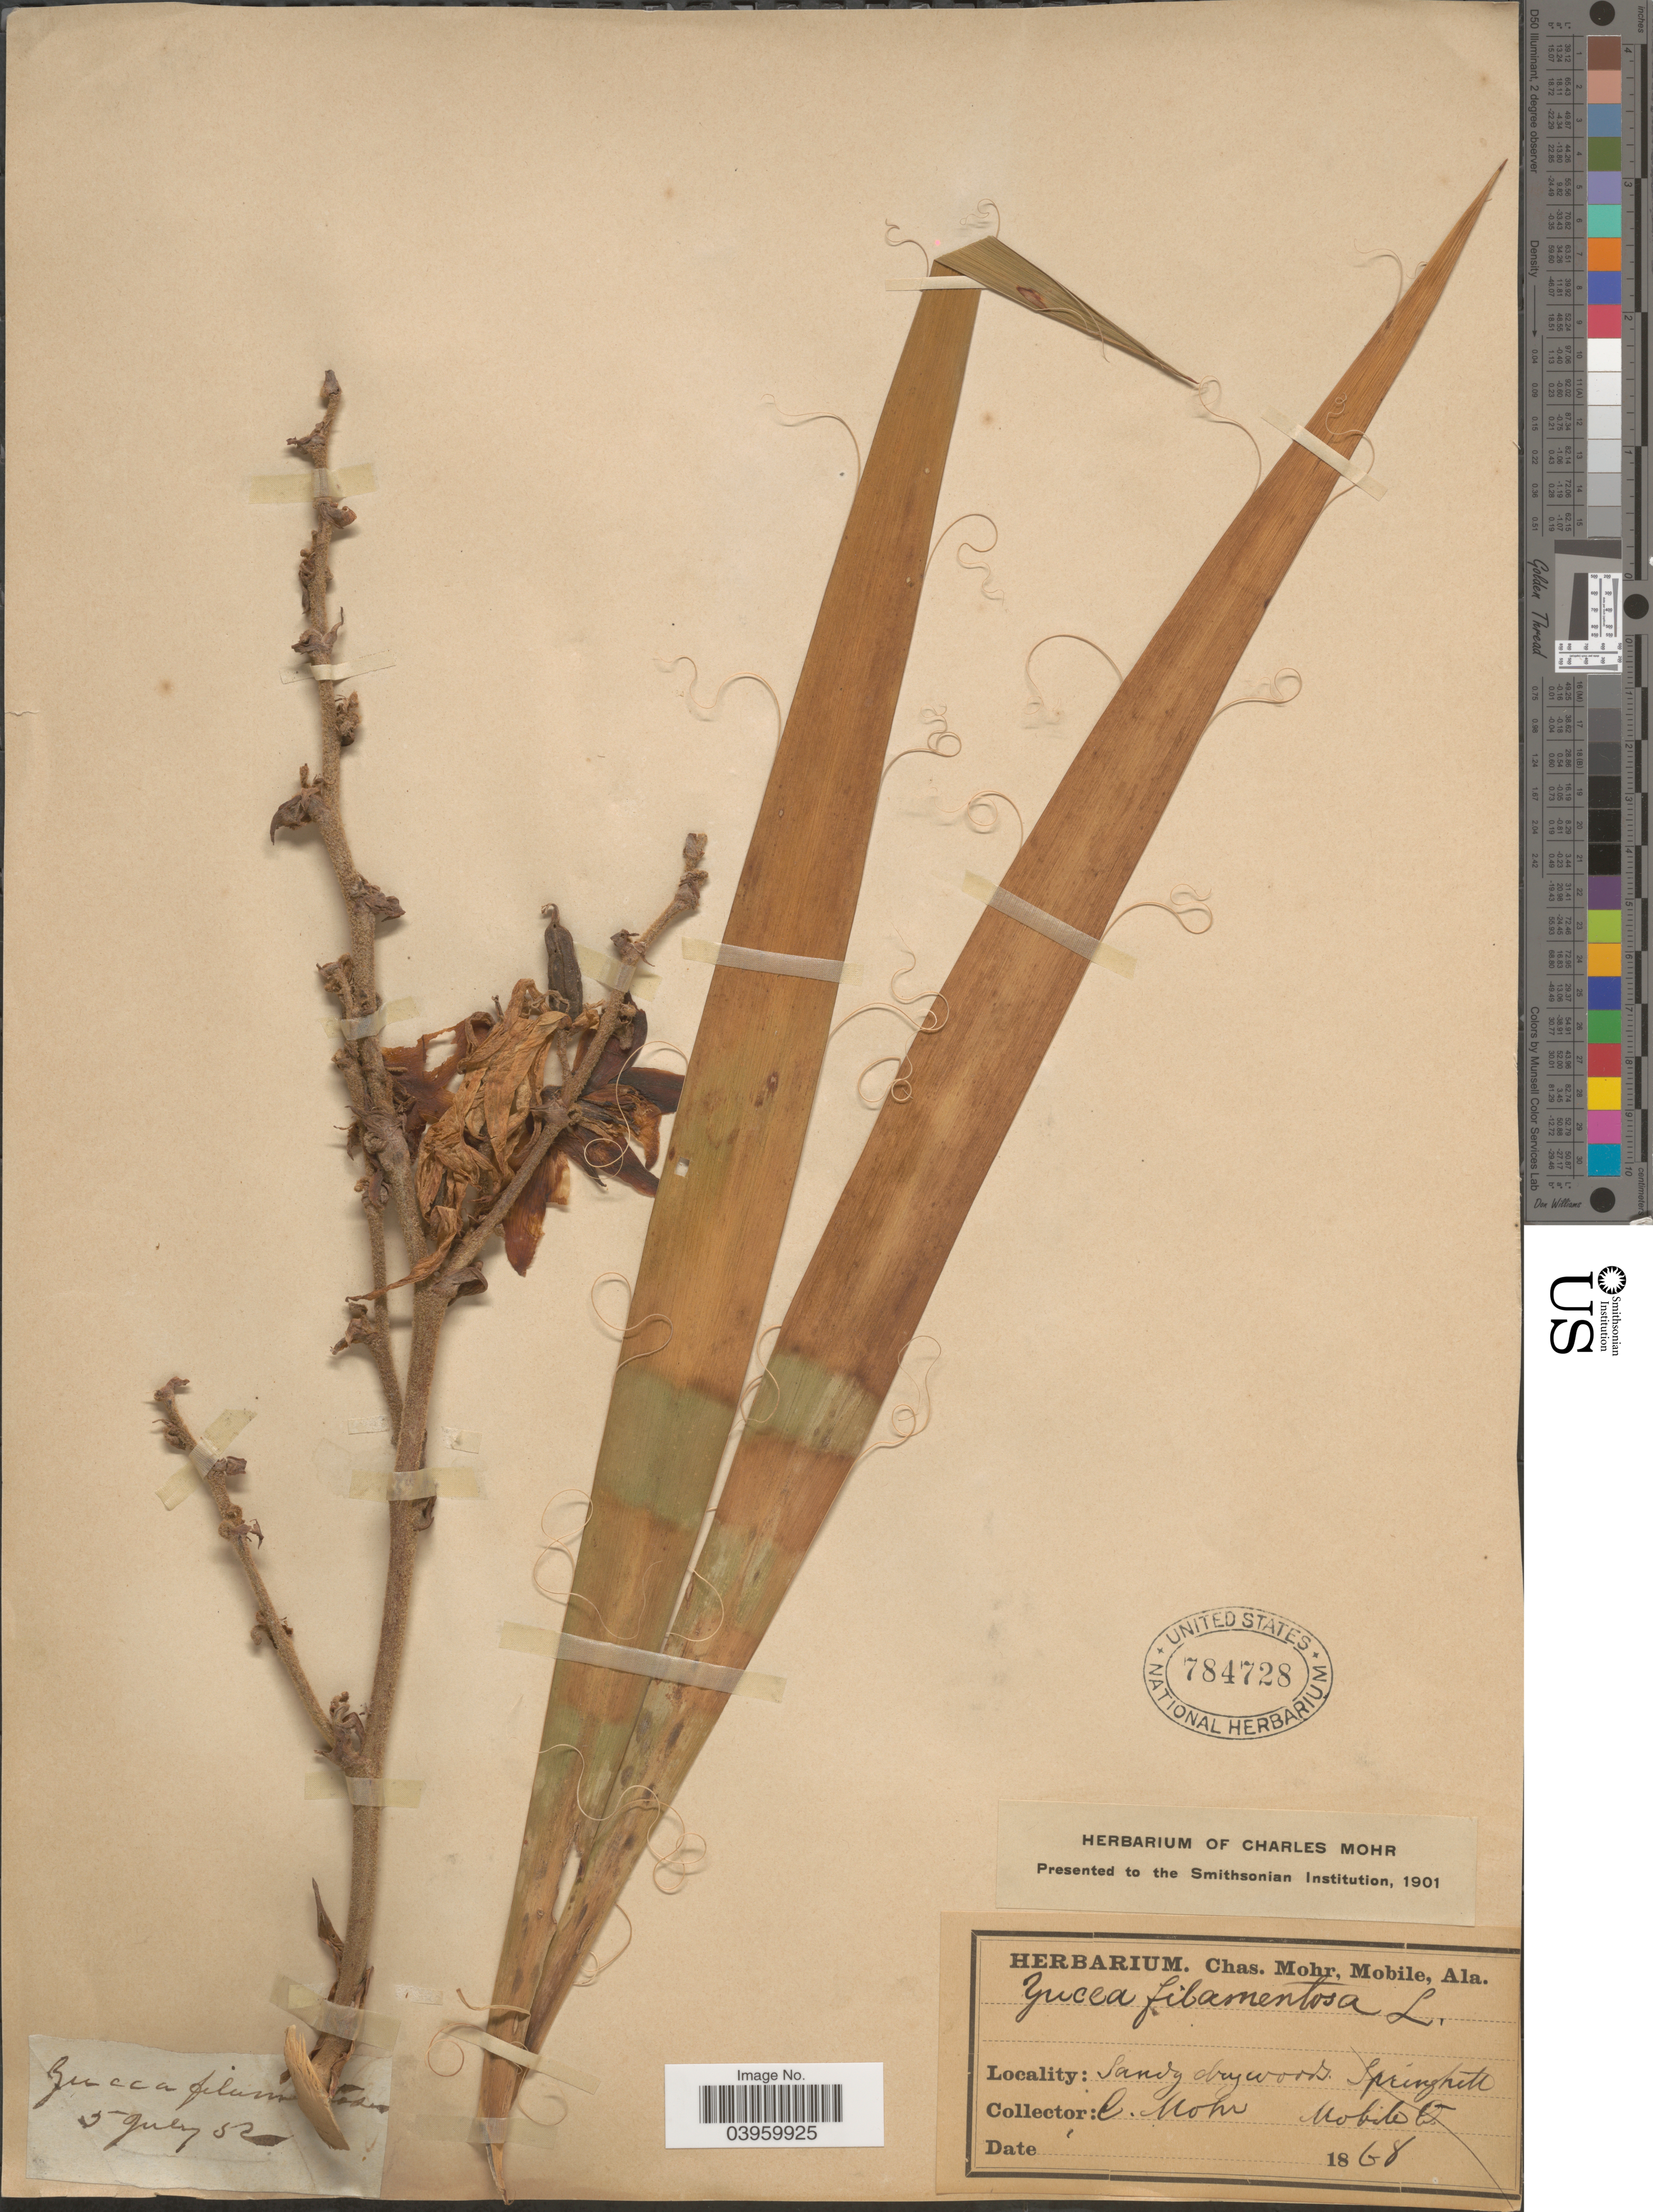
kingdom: Plantae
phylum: Tracheophyta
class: Liliopsida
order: Asparagales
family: Asparagaceae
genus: Yucca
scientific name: Yucca filamentosa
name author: L.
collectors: Mohr, C. T. (herbarium)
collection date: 1868-07-05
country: United States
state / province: Alabama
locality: Sandy dry woods. Springhill Mobile Co.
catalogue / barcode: US 784728